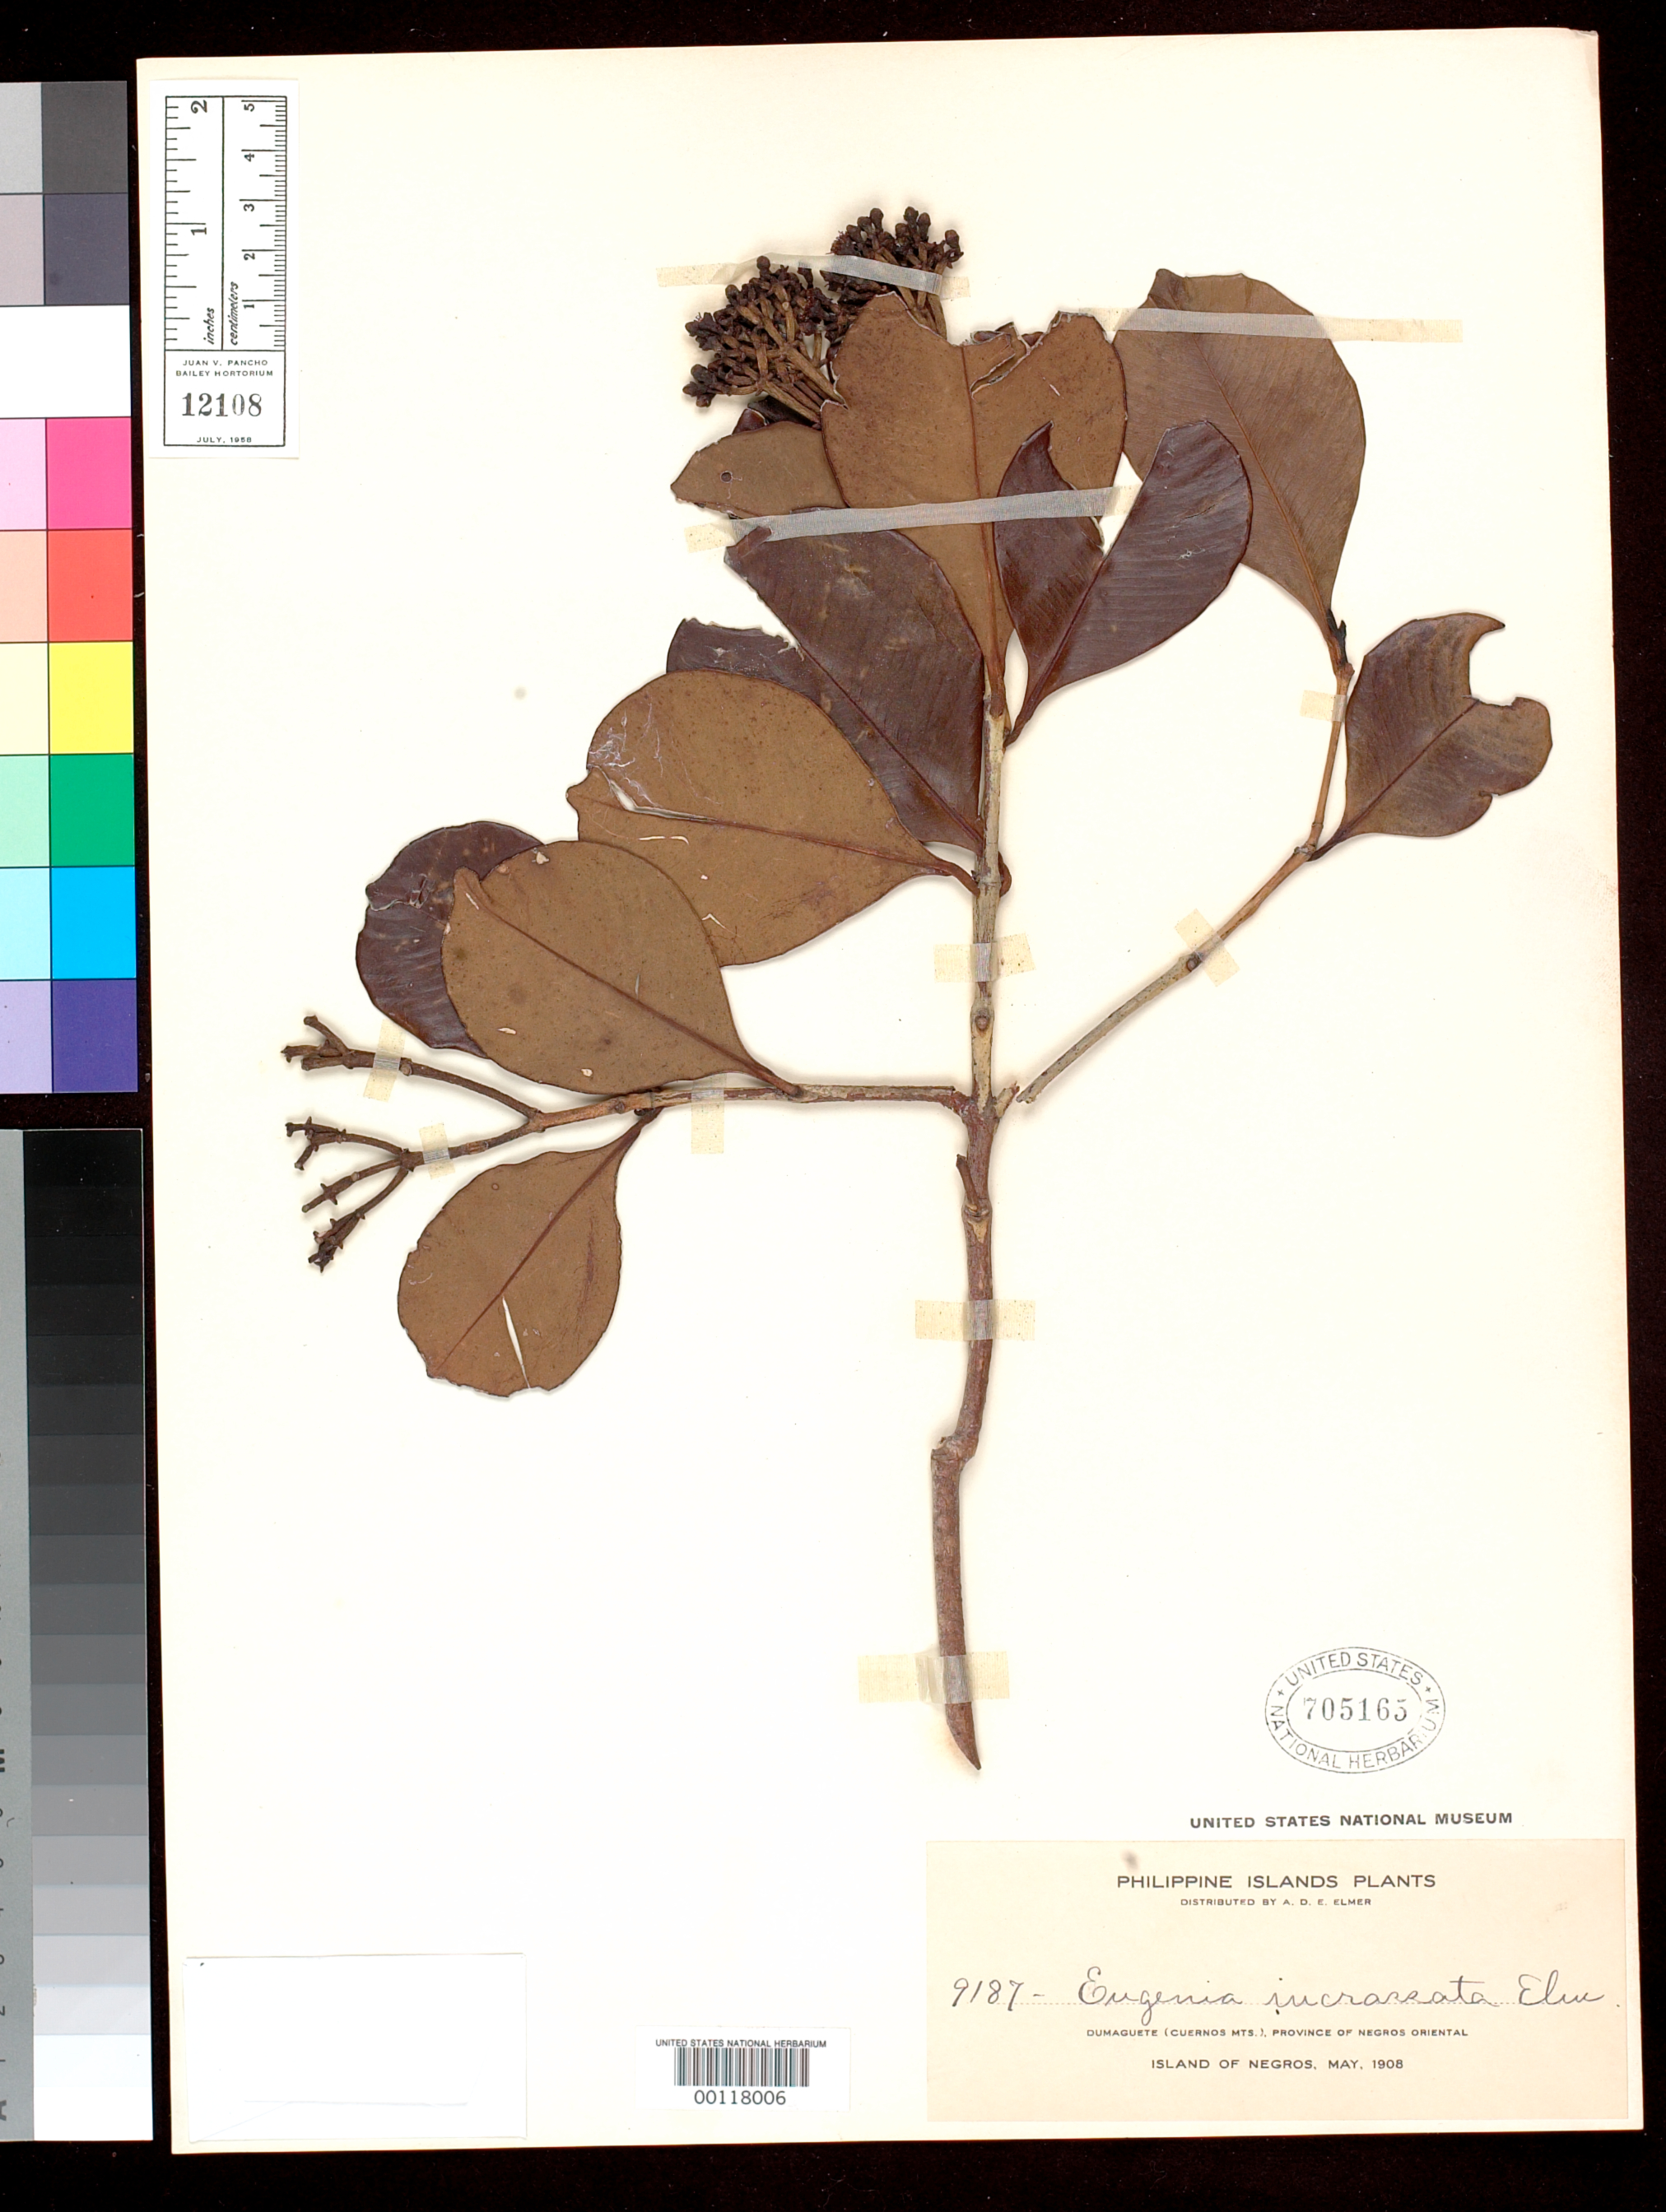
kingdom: Plantae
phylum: Tracheophyta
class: Magnoliopsida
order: Myrtales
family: Myrtaceae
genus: Eugenia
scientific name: Eugenia incrassata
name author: Elmer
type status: Isotype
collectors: A. D. E. Elmer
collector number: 9187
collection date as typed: May 1908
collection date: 1908-05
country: Philippines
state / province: Central Visayas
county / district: Negros Oriental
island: Negros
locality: Dumaguete, Cuernos Mts.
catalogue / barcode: US 705165